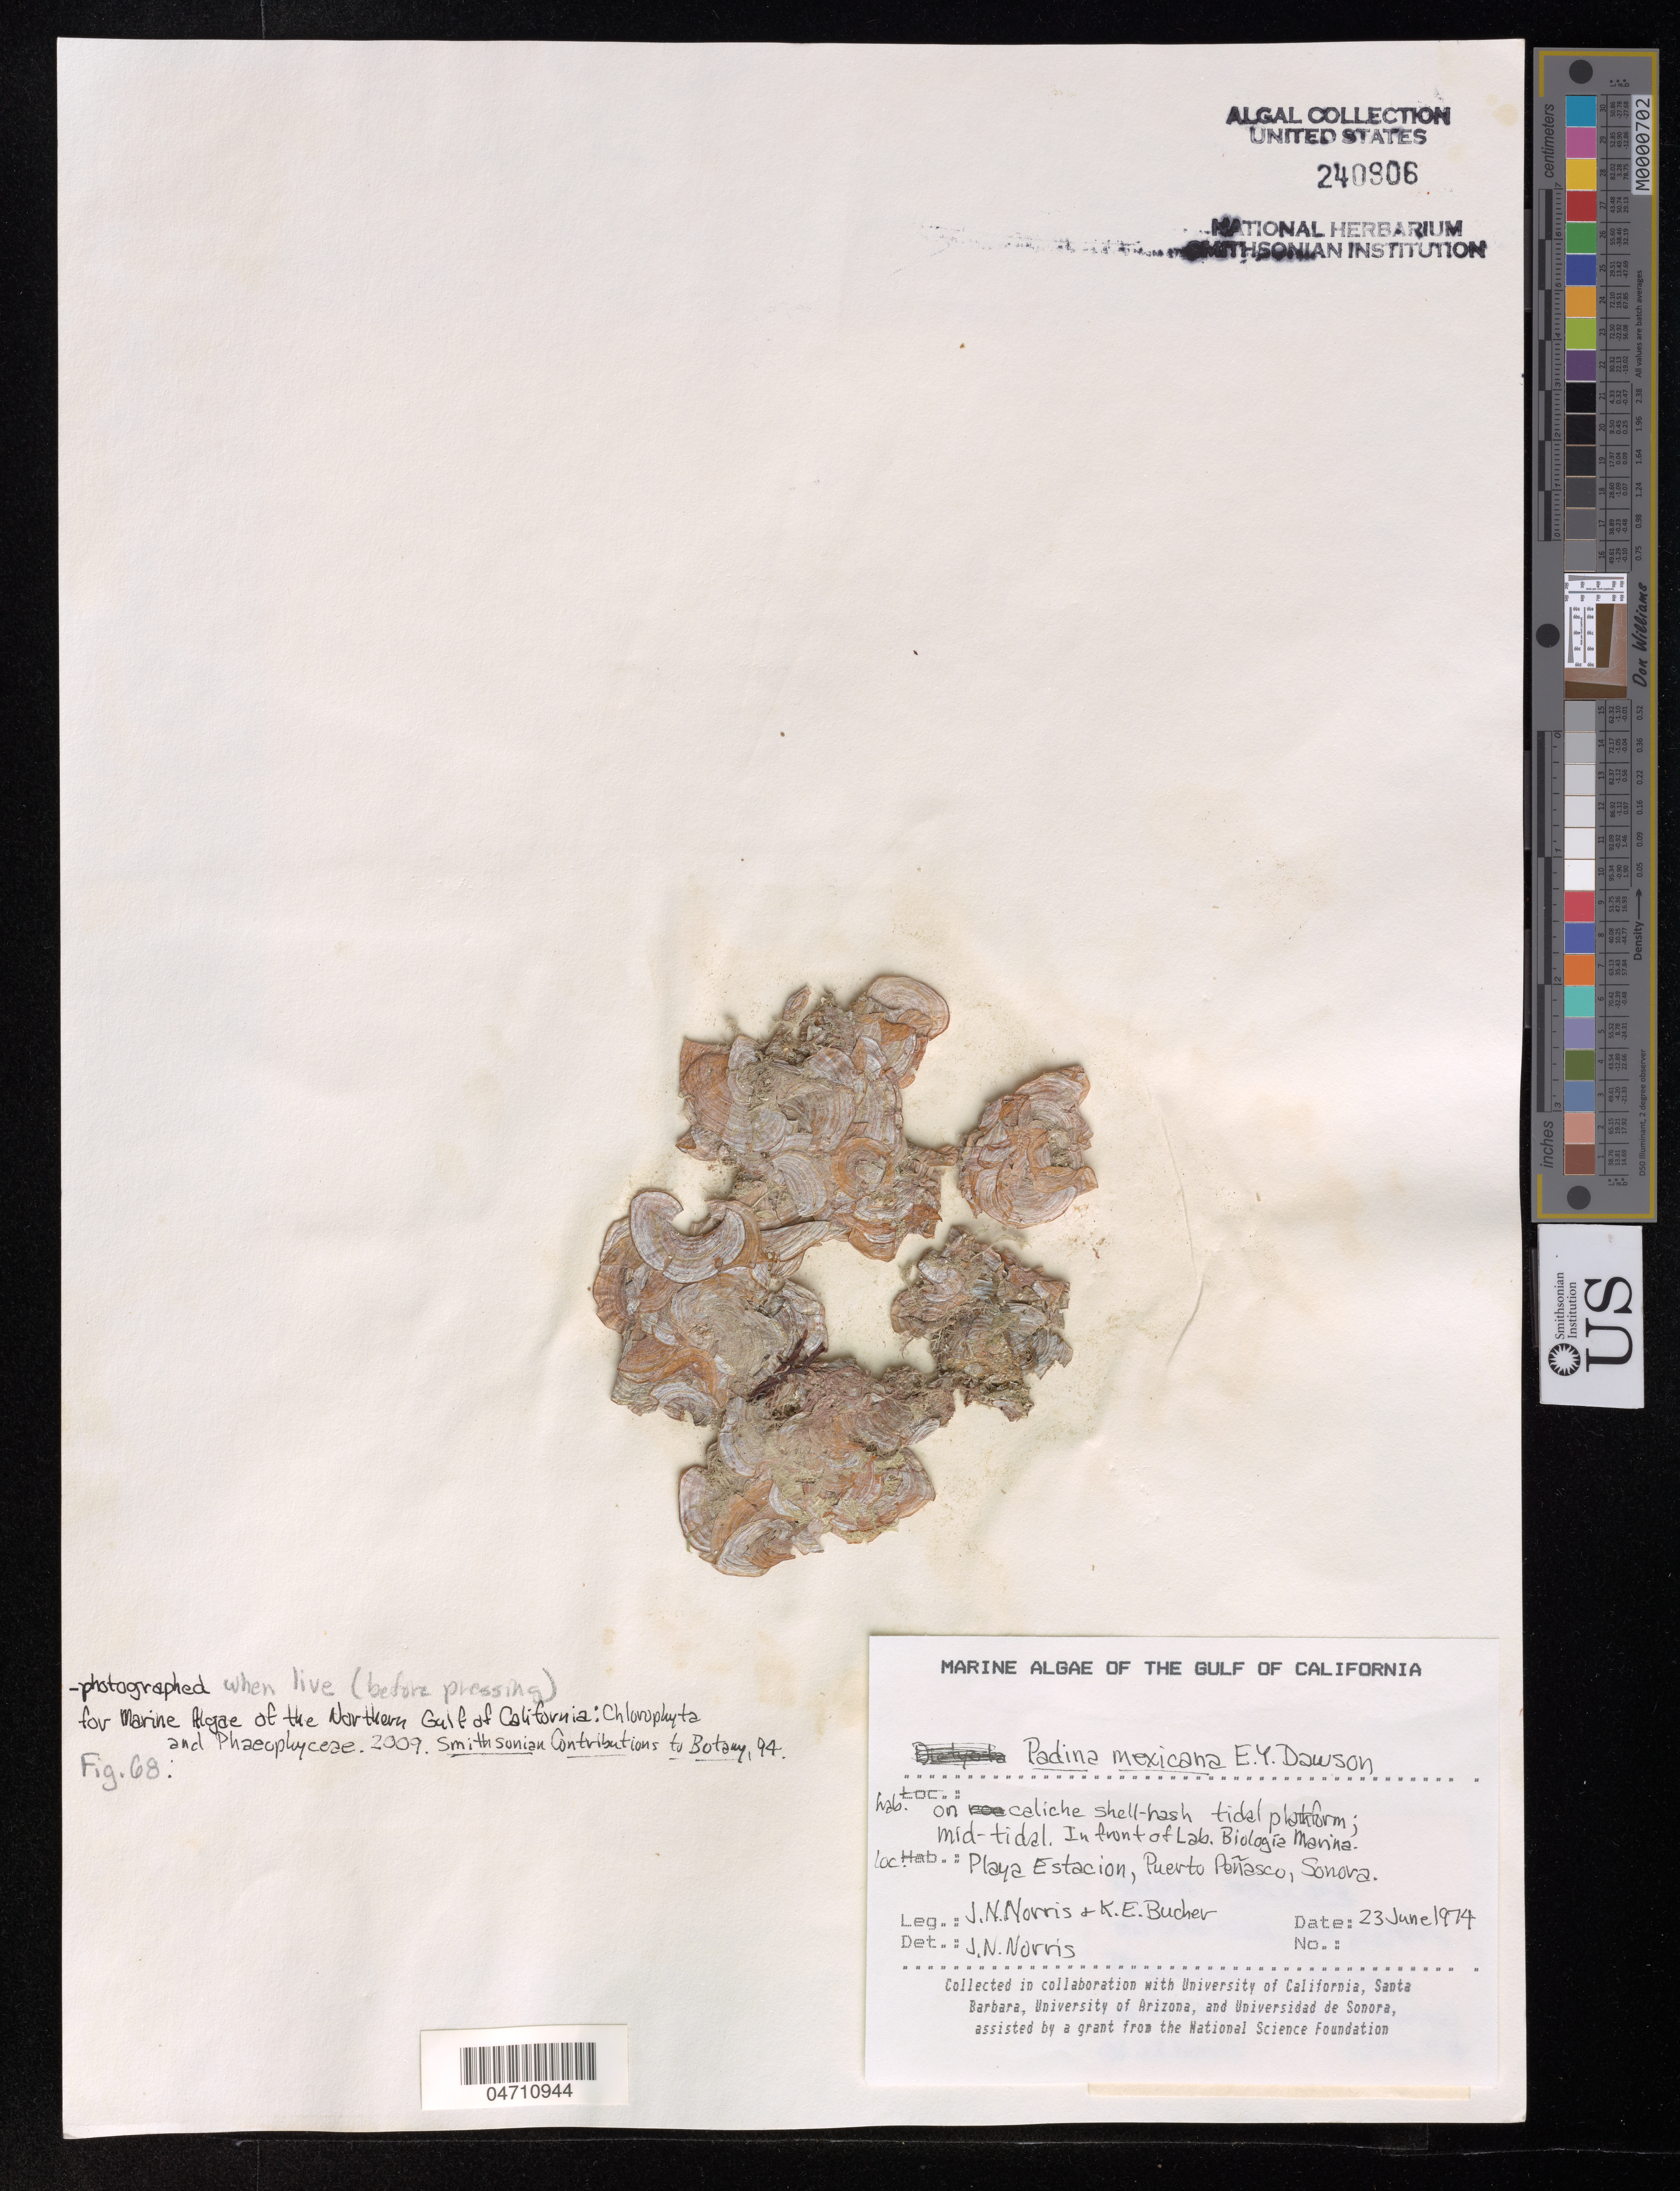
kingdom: Chromista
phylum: Ochrophyta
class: Phaeophyceae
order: Dictyotales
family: Dictyotaceae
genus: Padina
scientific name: Padina mexicana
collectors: J. Norris & K. E. Bucher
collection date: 1974-06-23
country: Mexico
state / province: Sonora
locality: The Gulf of California. In front of Lab. Biología Marina. Playa Estacion, Puerto Peñasco.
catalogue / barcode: US 240906